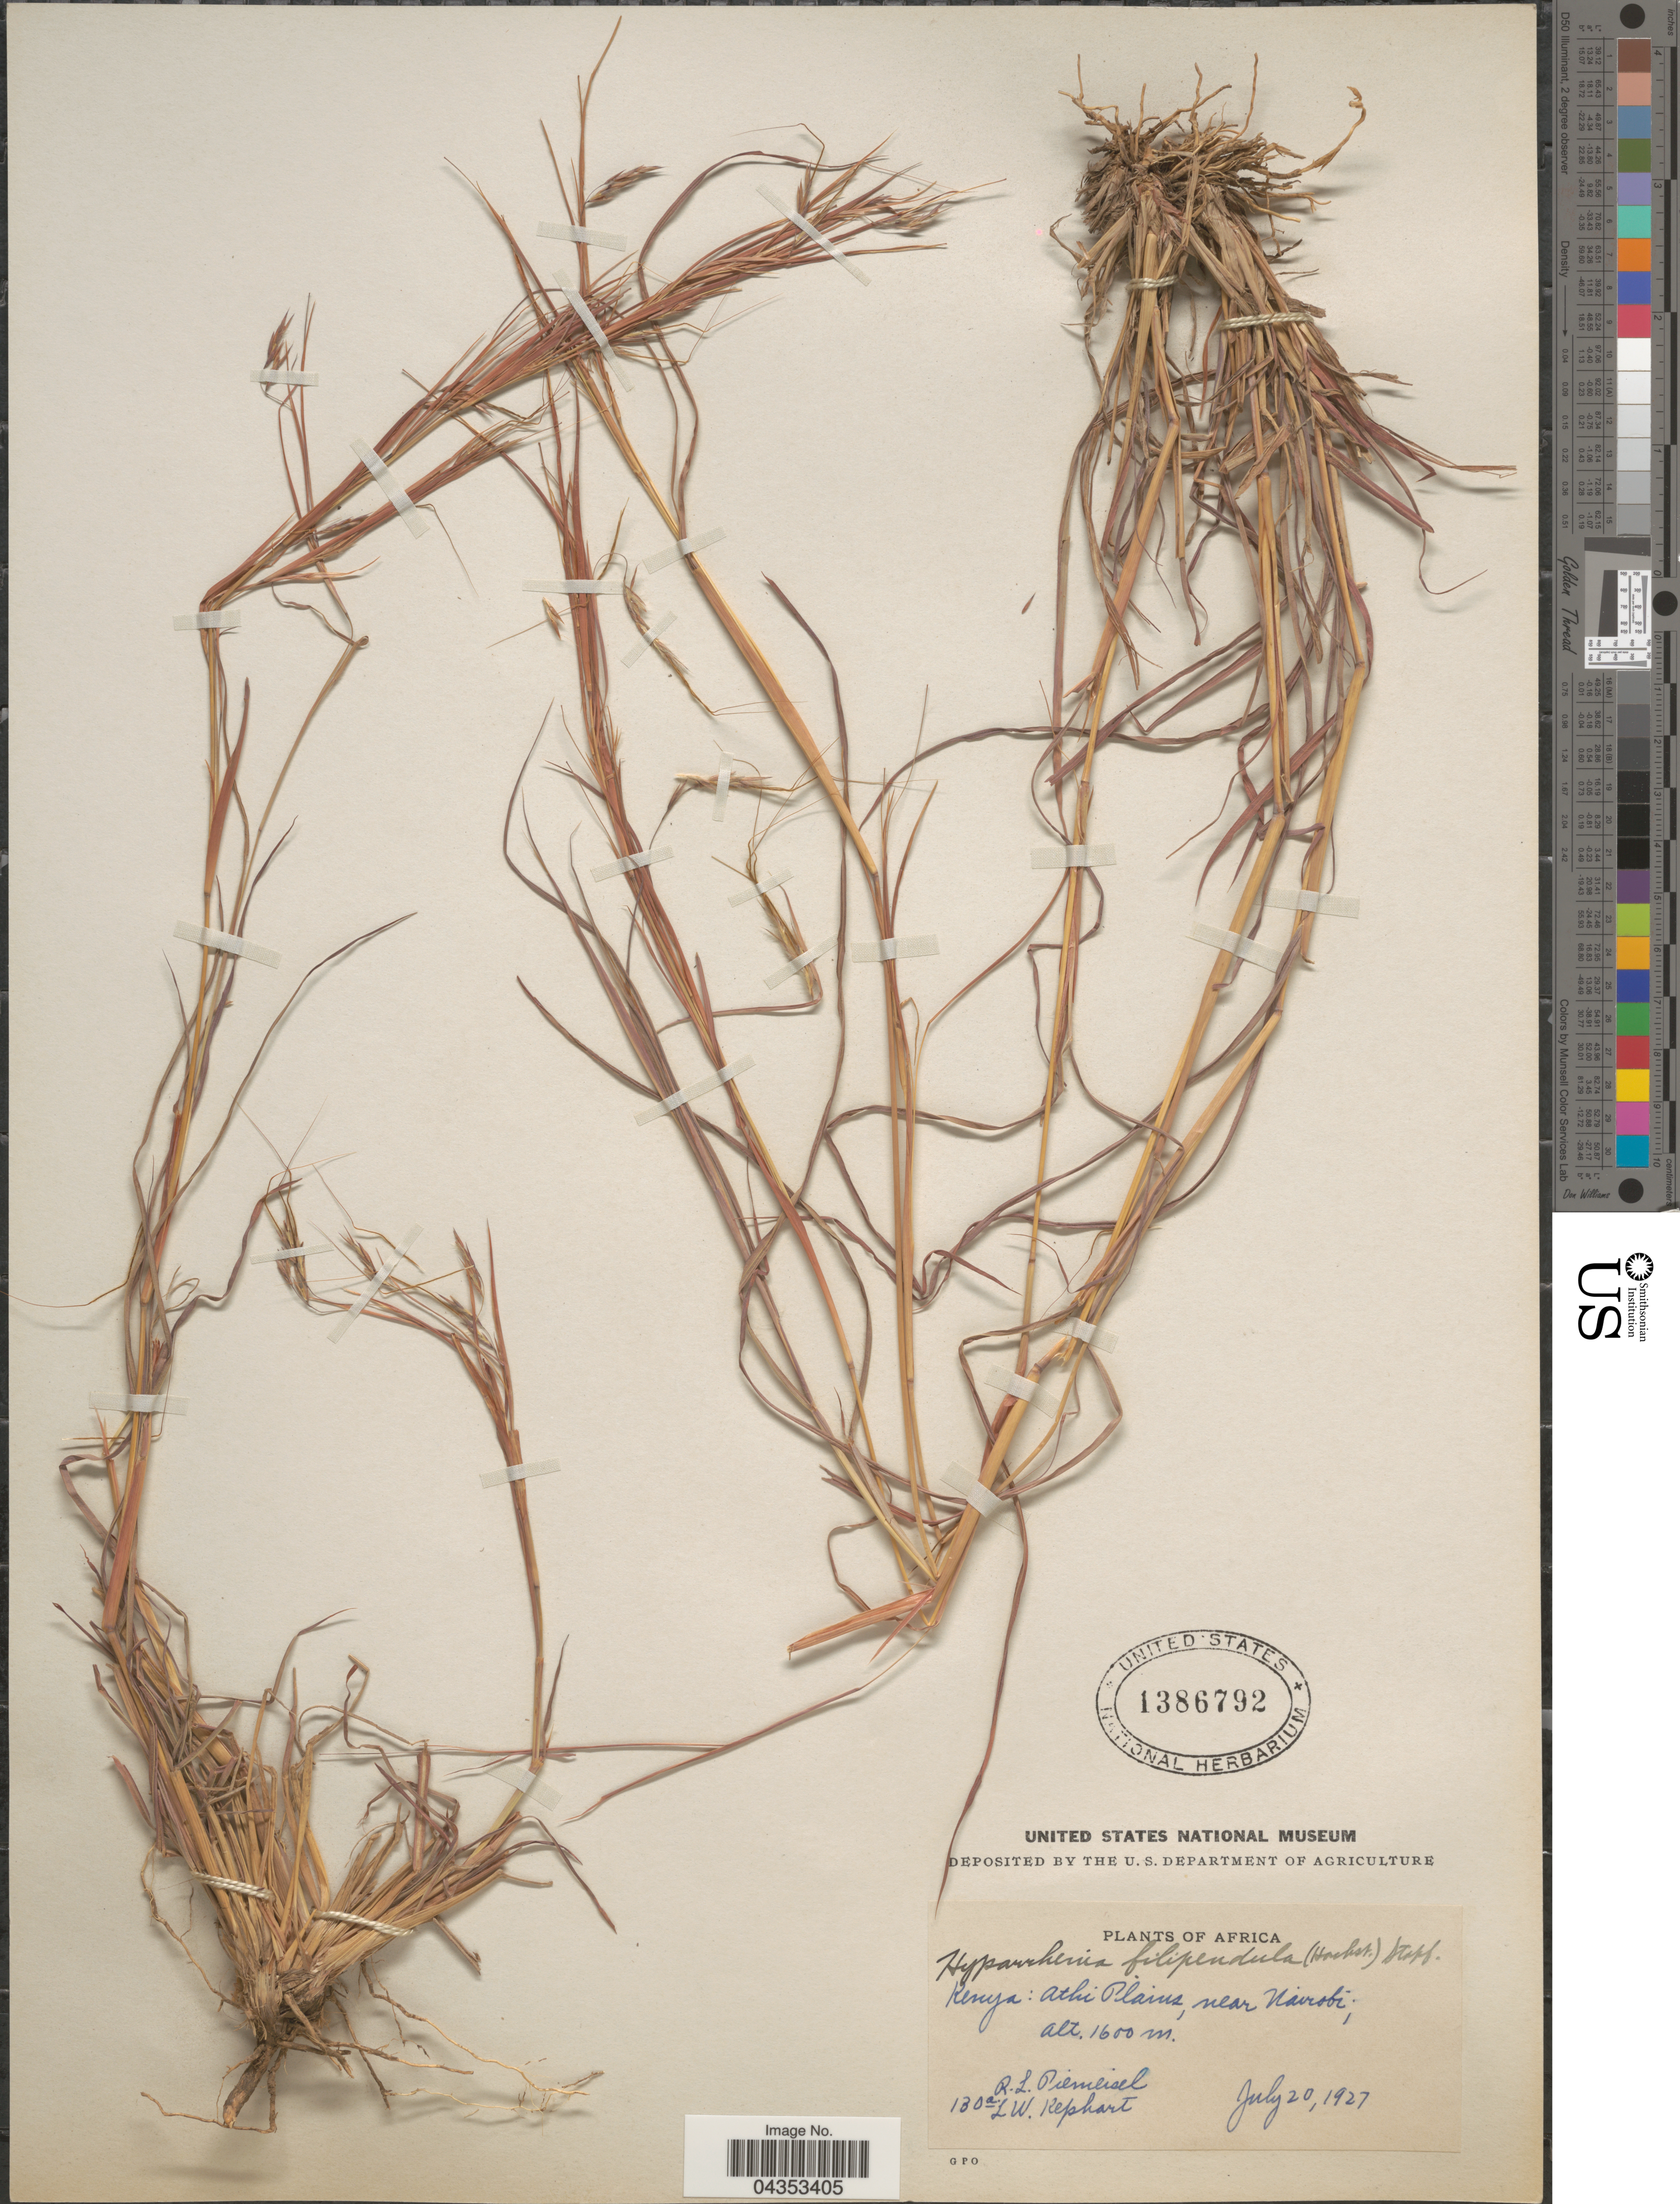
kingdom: Plantae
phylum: Tracheophyta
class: Liliopsida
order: Poales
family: Poaceae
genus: Hyparrhenia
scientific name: Hyparrhenia filipendula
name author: (Hochr.) Stapf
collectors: R. L. Piemeisel & L. W. Kephart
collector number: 130a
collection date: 1927-07-20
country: Kenya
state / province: Nairobi Area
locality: Athi Plains, near Nairobi.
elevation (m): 1600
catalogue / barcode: US 1386792